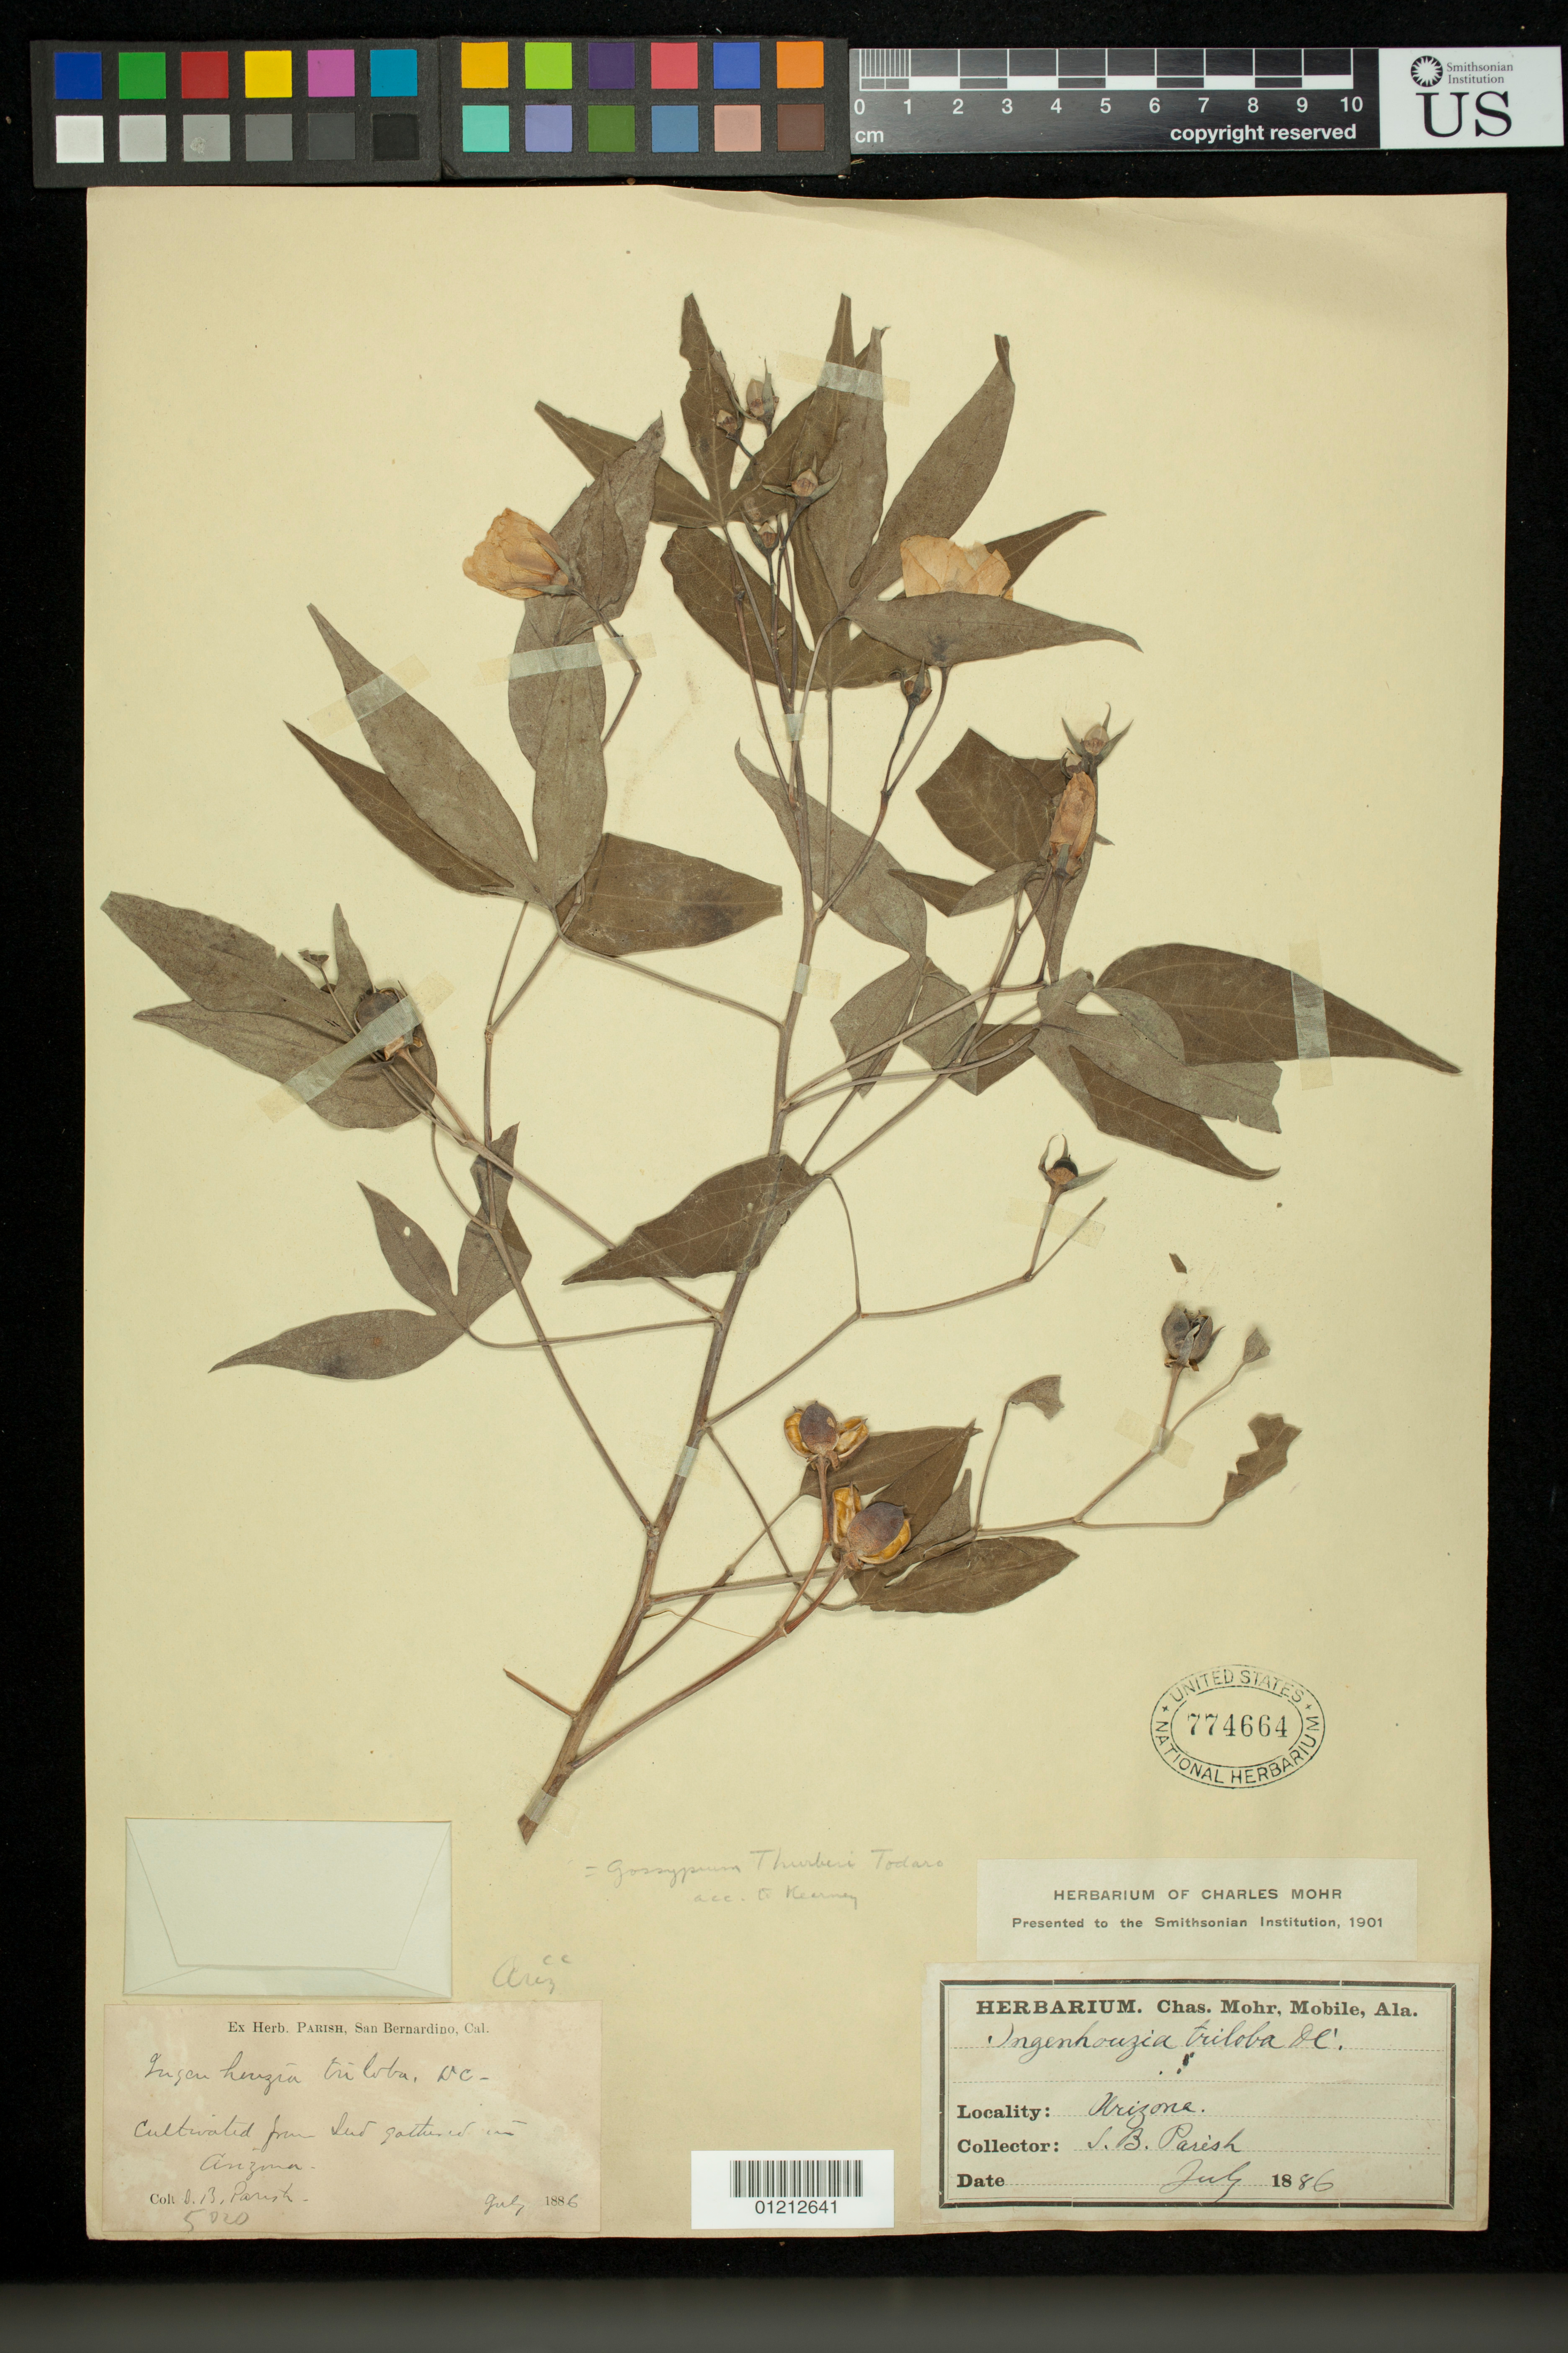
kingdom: Plantae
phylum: Tracheophyta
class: Magnoliopsida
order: Malvales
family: Malvaceae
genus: Gossypium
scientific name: Gossypium thurberi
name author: Tod.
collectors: S. B. Parish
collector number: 5020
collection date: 1886-07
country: United States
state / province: Arizona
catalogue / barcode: US 774664